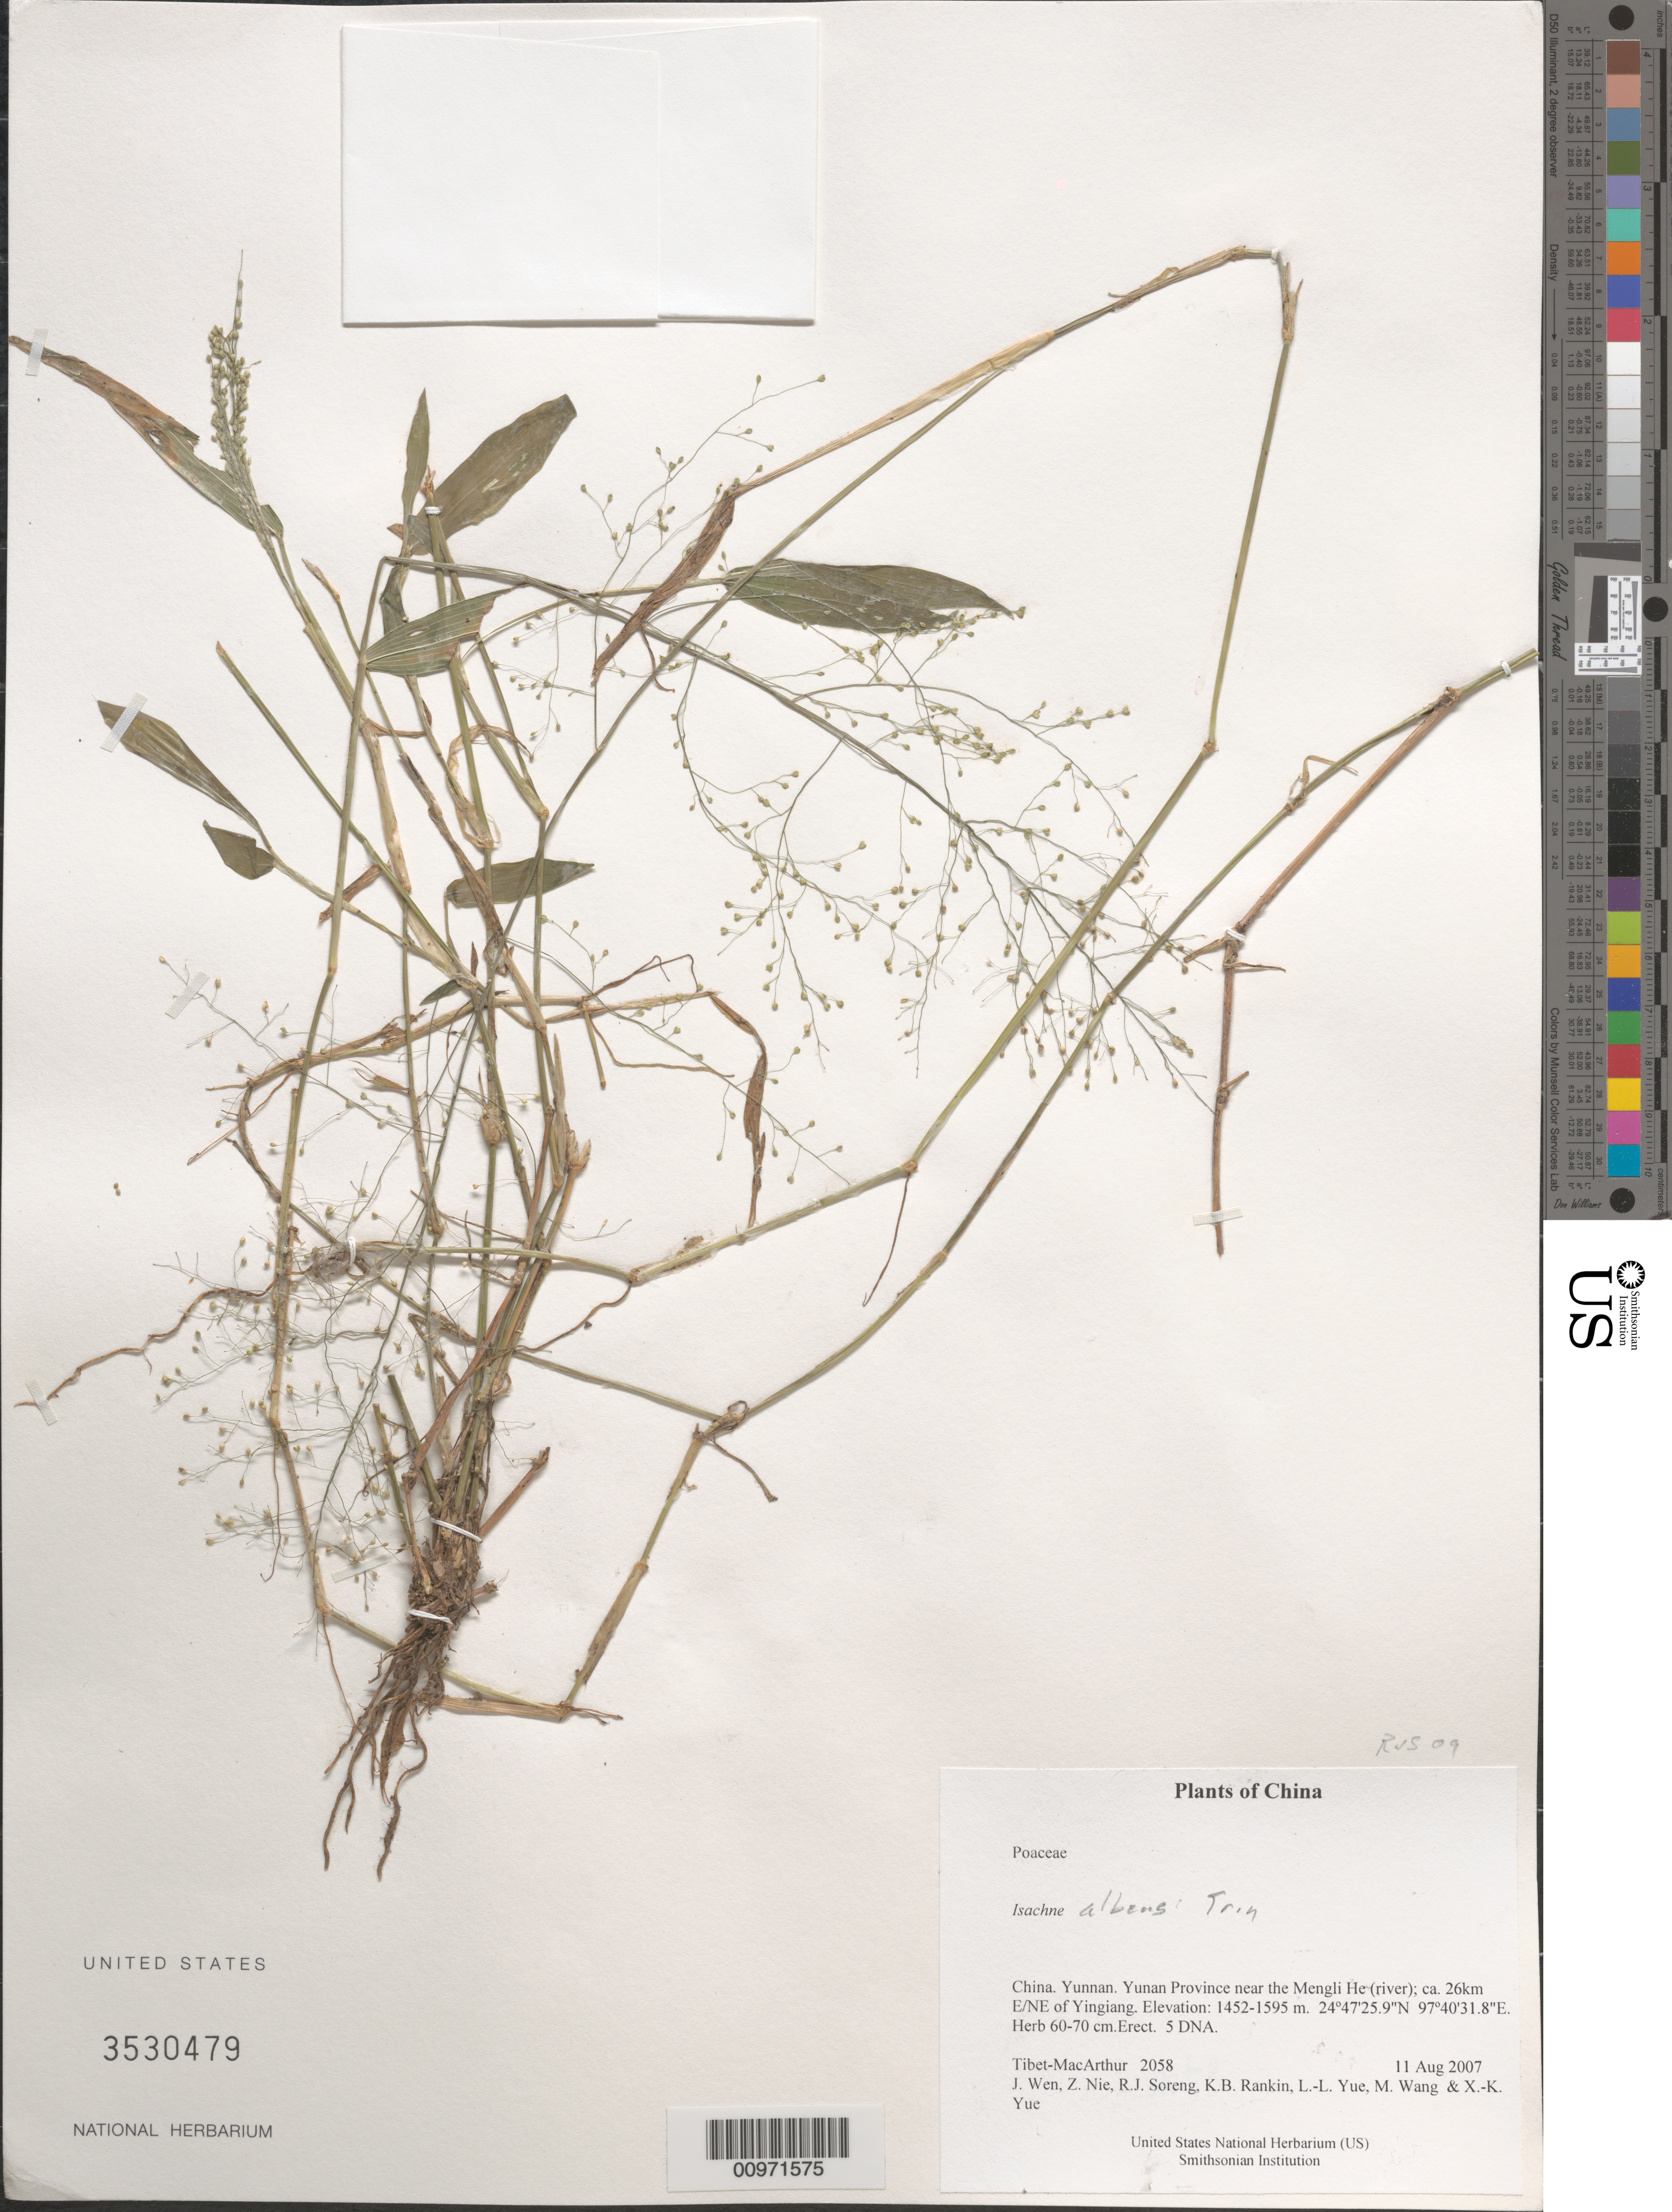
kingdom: Plantae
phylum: Tracheophyta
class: Liliopsida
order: Poales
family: Poaceae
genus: Isachne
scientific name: Isachne albens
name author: Trin.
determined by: Soreng, Robert J., Research Associate (BOT), Smithsonian Institution - National Museum of Natural History (UNITED STATES)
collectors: Tibet-MacArthur, J. Wen, Z. Nie, R. J. Soreng, K. Rankin, L. Yue, M. Wang & X. Yue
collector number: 2058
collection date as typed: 11 Aug 2007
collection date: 2007-08-11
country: China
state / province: Yunnan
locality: Yunan Province near the Mengli He (river); ca. 26km E/NE of Yingiang.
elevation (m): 1452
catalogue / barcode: US 3530479